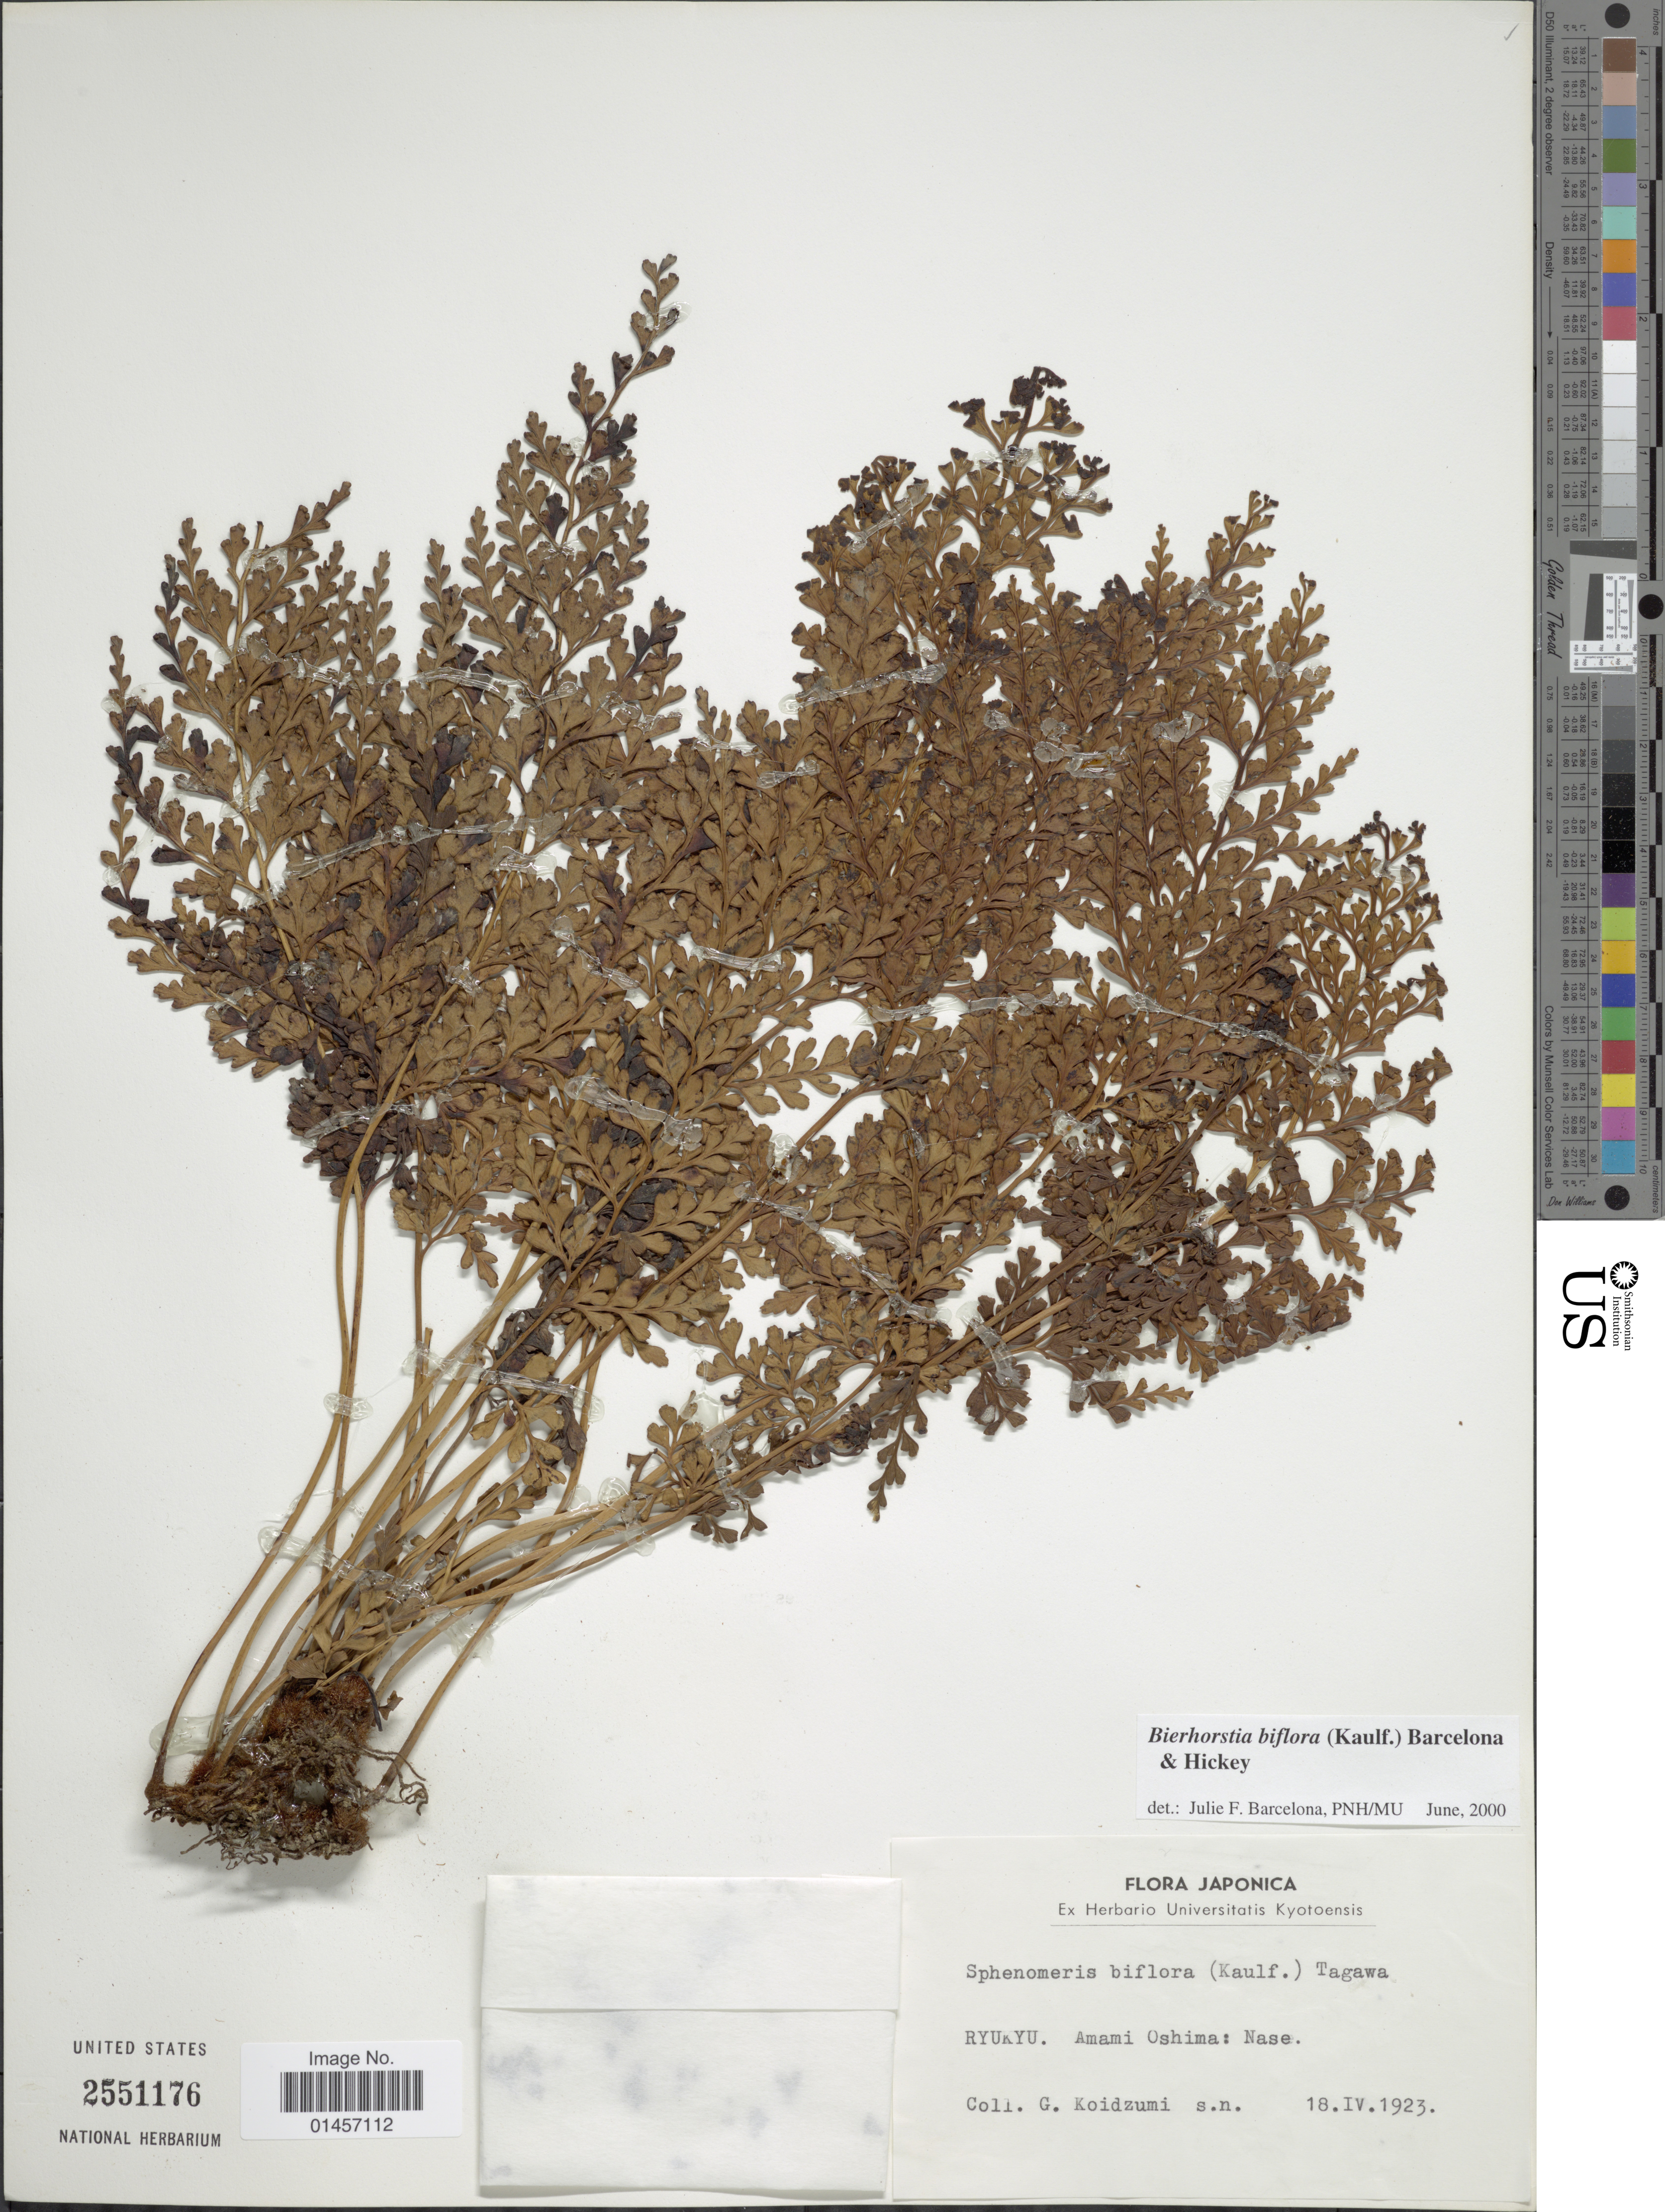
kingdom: Plantae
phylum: Tracheophyta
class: Polypodiopsida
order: Polypodiales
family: Lindsaeaceae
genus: Sphenomeris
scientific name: Sphenomeris biflora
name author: (Kaulf.) Mett.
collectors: G. Koidzumi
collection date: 1923-04-18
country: Japan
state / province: Okinawa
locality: Ryukyu, Amami Oshima: Nase.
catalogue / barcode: US 2551176